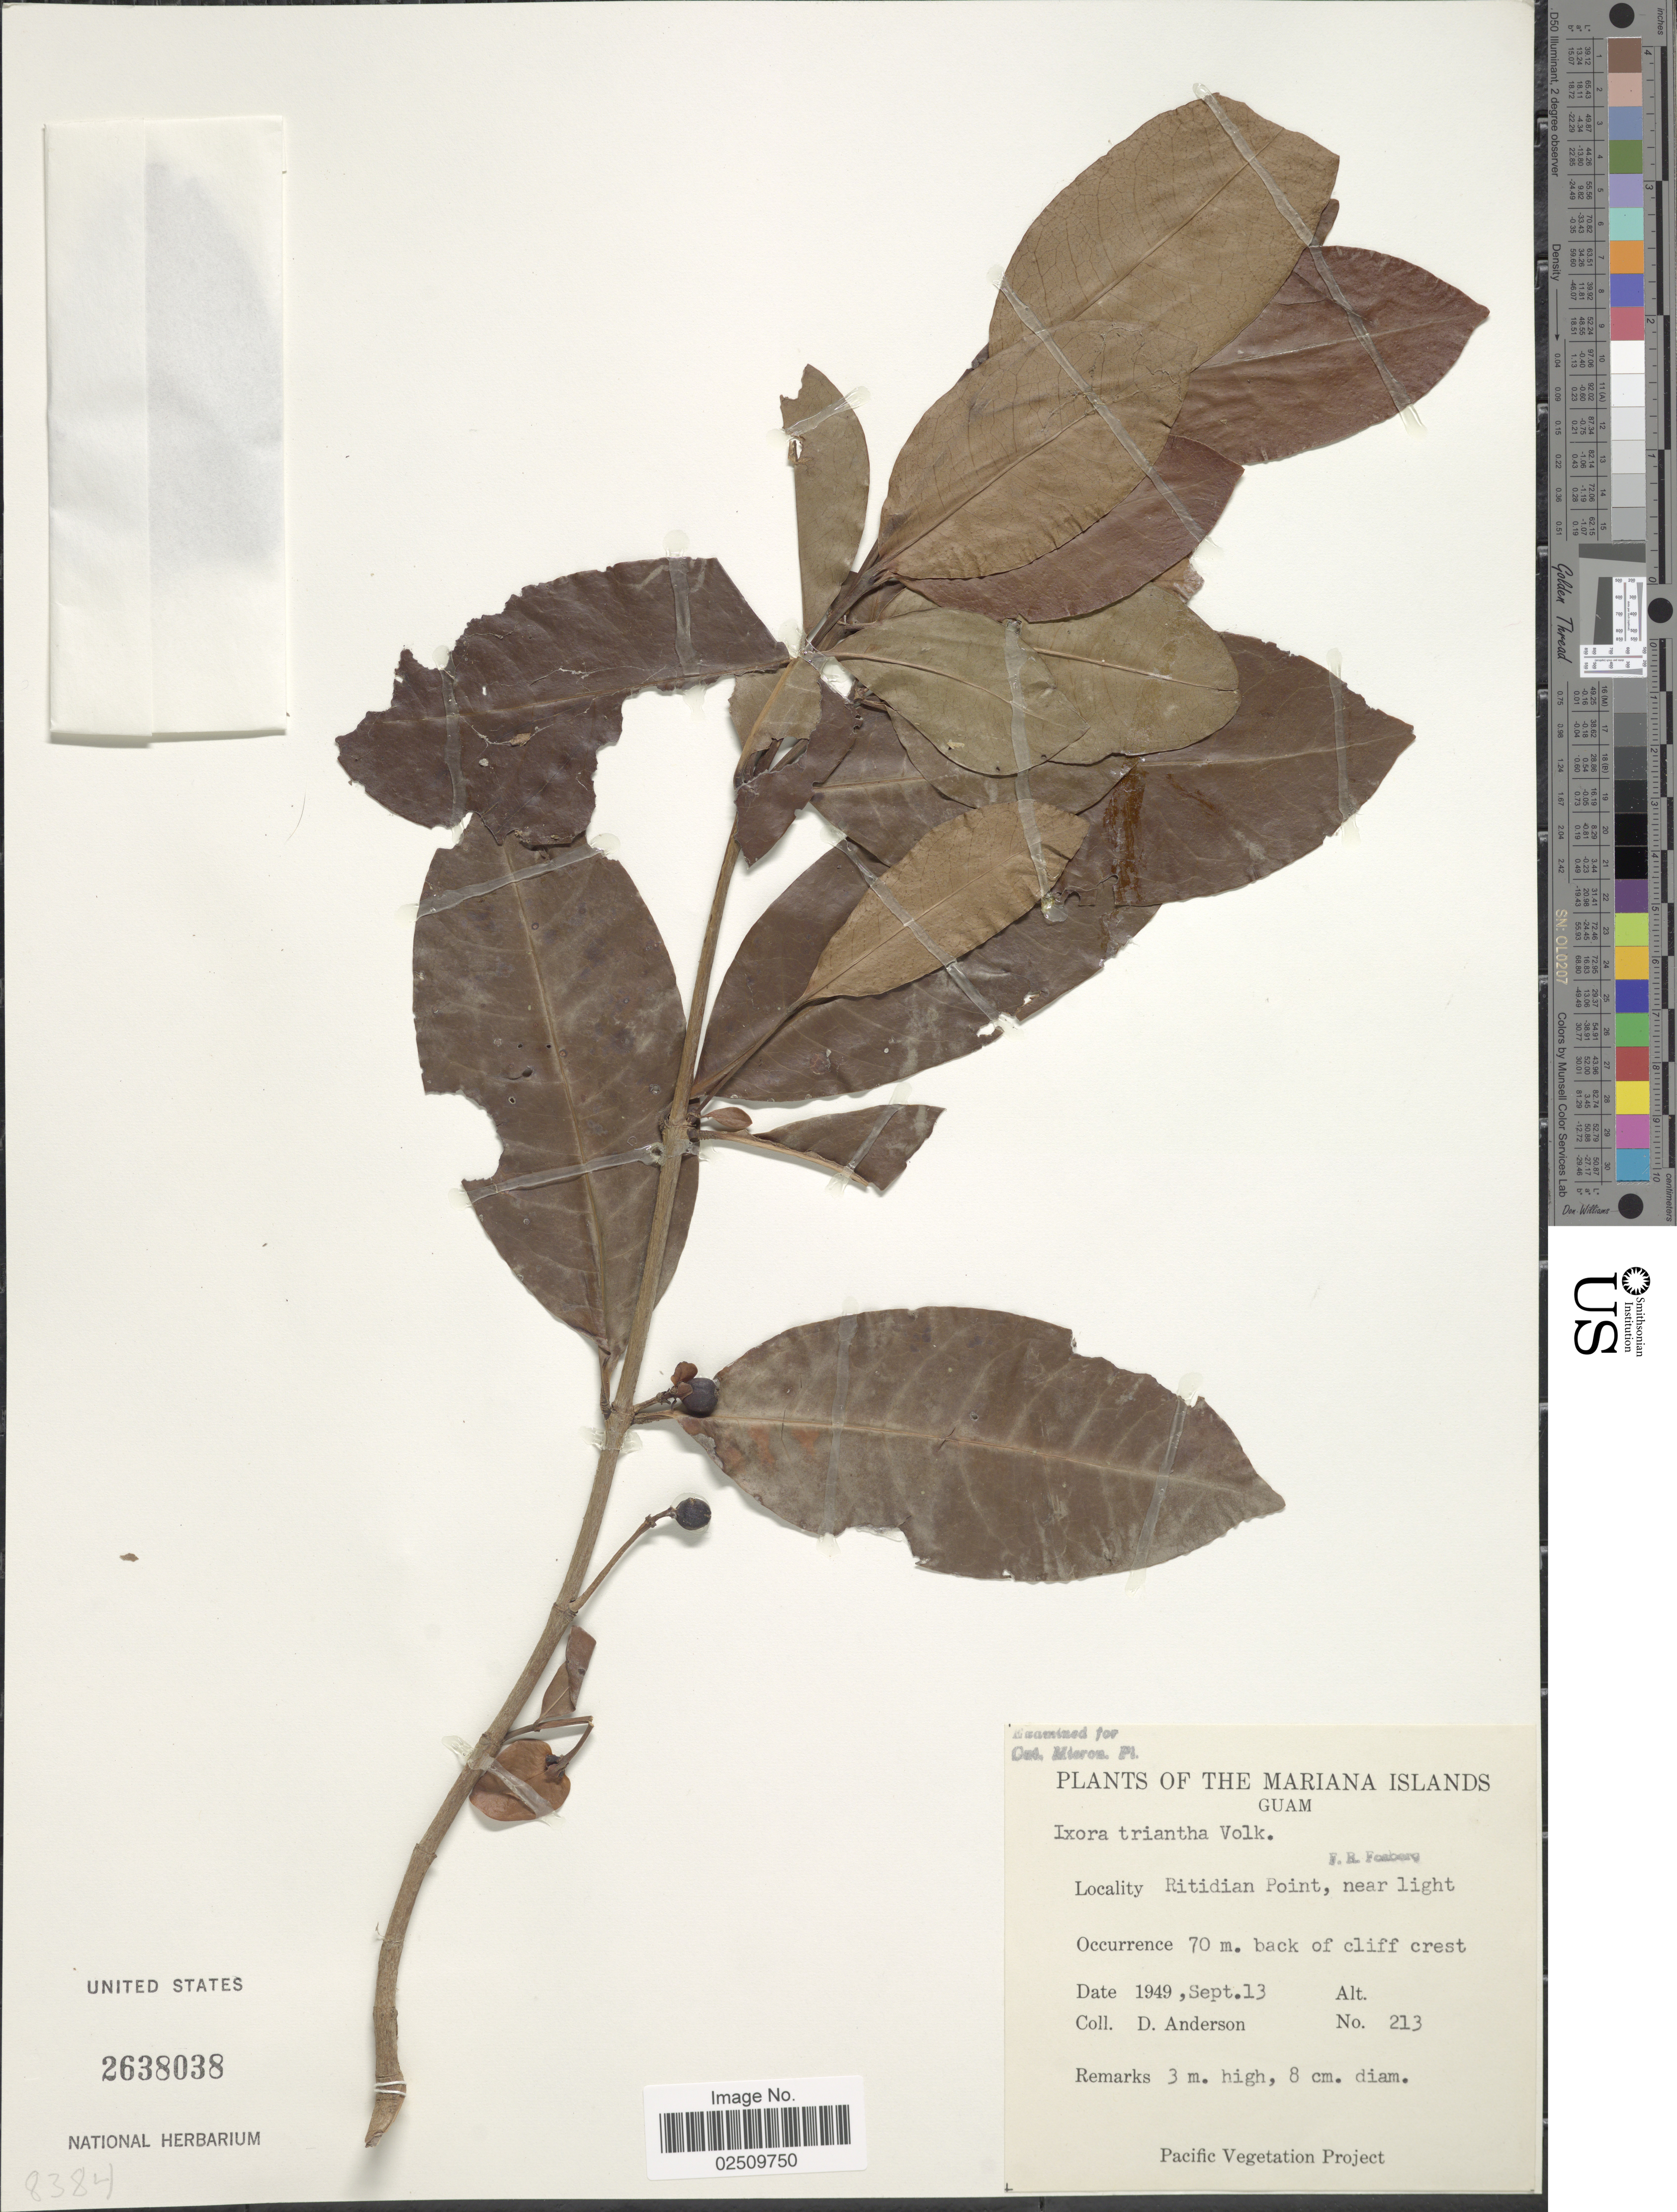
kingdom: Plantae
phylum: Tracheophyta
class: Magnoliopsida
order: Gentianales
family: Rubiaceae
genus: Ixora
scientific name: Ixora triantha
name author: Volkens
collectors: D. Anderson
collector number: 213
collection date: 1949-09-13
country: Guam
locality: The Mariana Islands, Ritidian Point, near light, 70 m back of cliff crest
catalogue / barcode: US 2638038